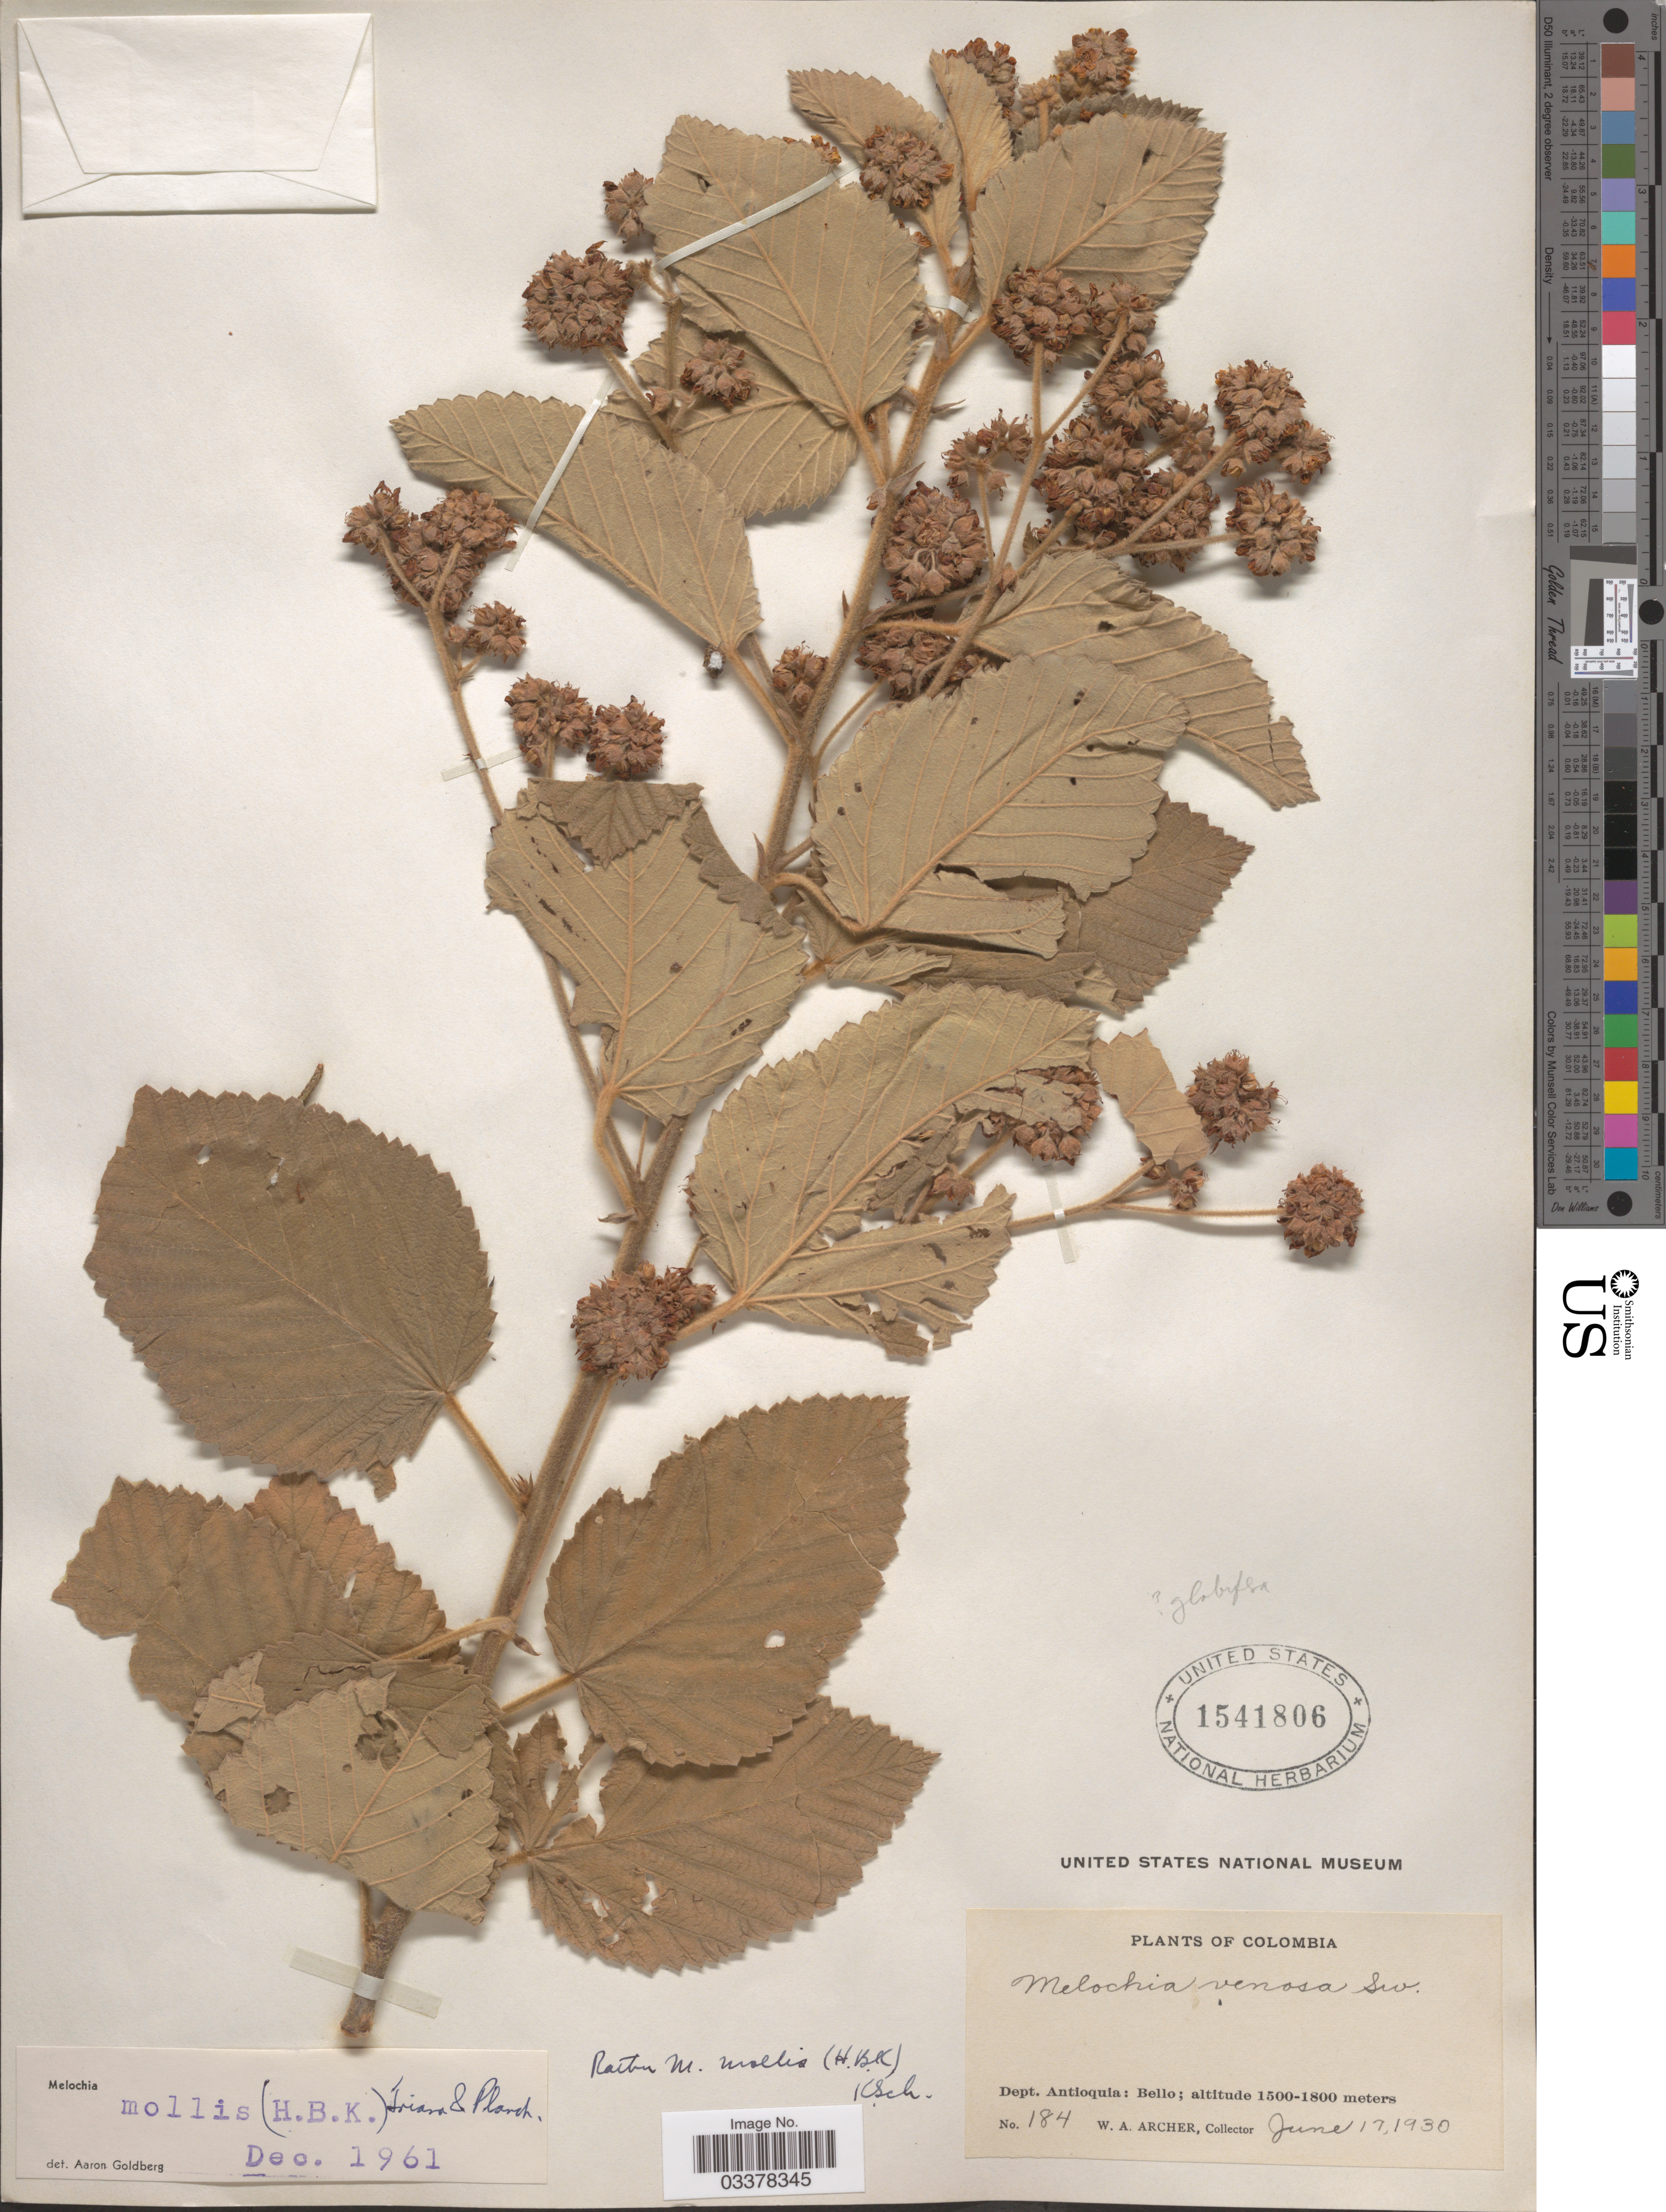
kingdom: Plantae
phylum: Tracheophyta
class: Magnoliopsida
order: Malvales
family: Malvaceae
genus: Melochia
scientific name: Melochia mollis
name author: (Kunth) Triana & Planch.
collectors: W. Archer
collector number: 184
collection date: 1930-06-17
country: Colombia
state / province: Antioquia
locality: Dept. Antioquia: Bello.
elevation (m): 1500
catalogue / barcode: US 1541806